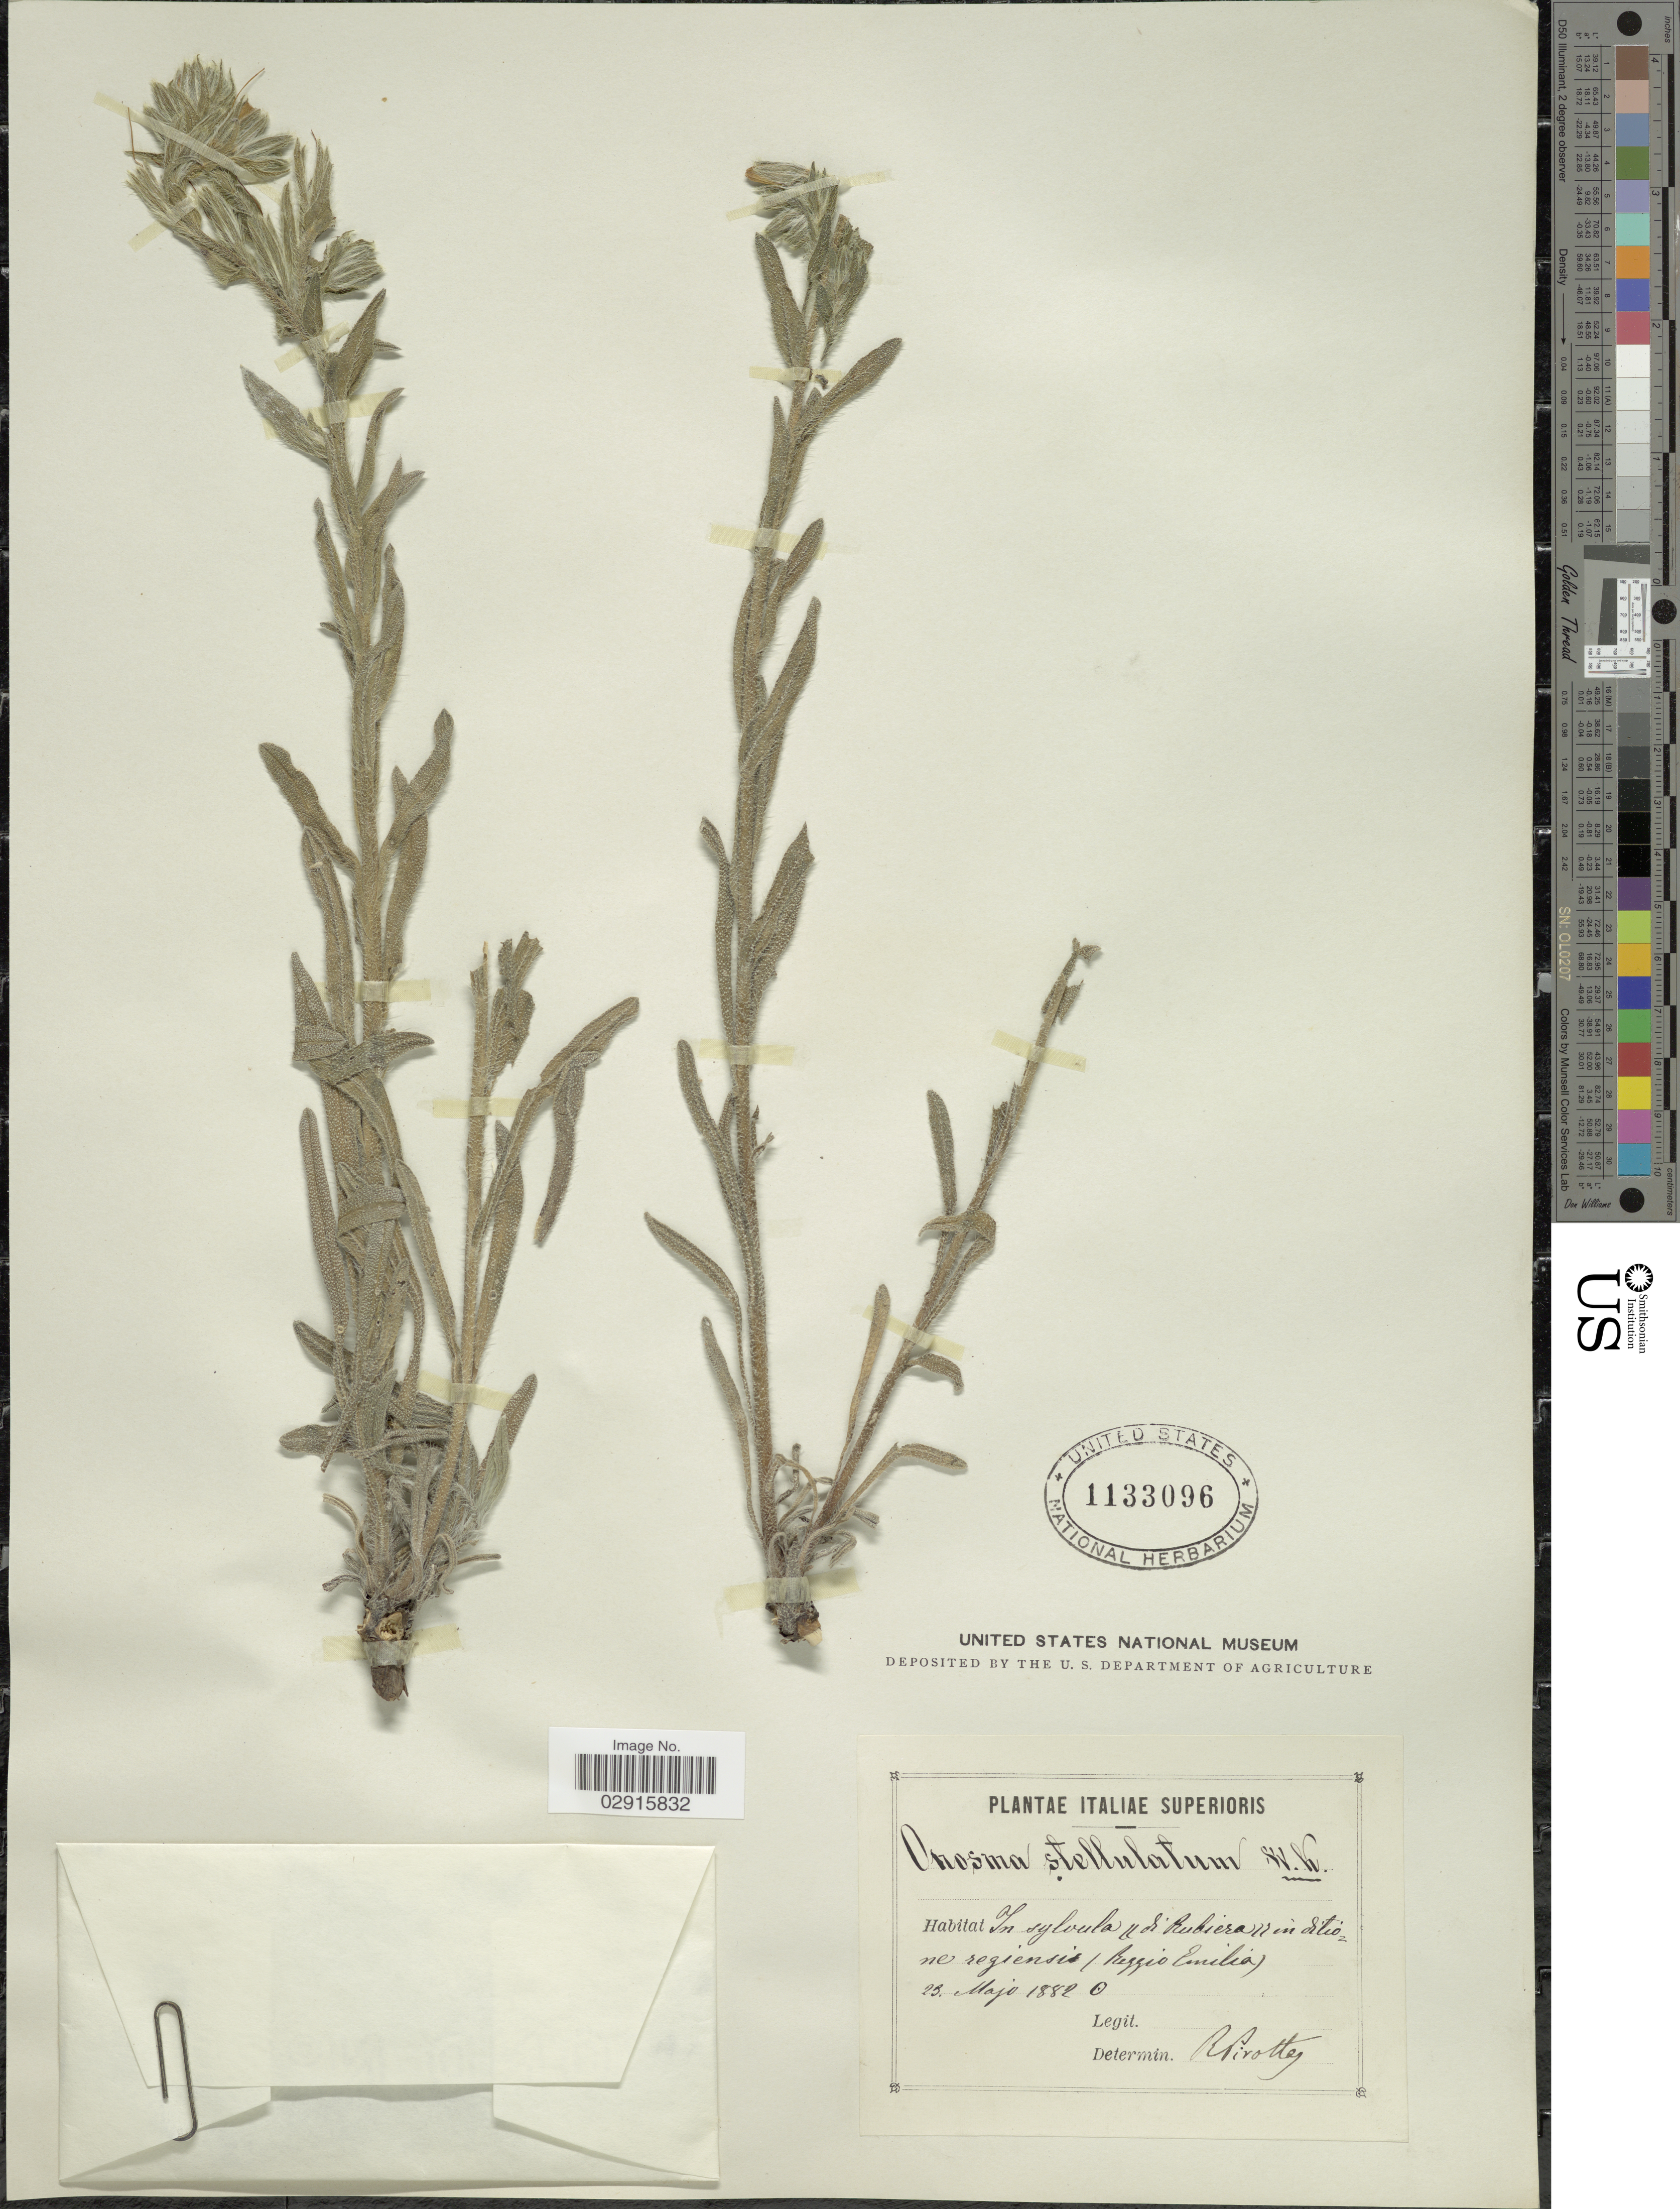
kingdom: Plantae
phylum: Tracheophyta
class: Magnoliopsida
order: Boraginales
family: Boraginaceae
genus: Onosma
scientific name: Onosma stellulata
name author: Waldst. & Kit.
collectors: R. Pirotly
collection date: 1882-05-23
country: Italy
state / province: Emilia-Romagna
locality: In sylvula "di Rubiera"in sitio ne regiensis (Reggio Emilia).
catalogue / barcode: US 1133096